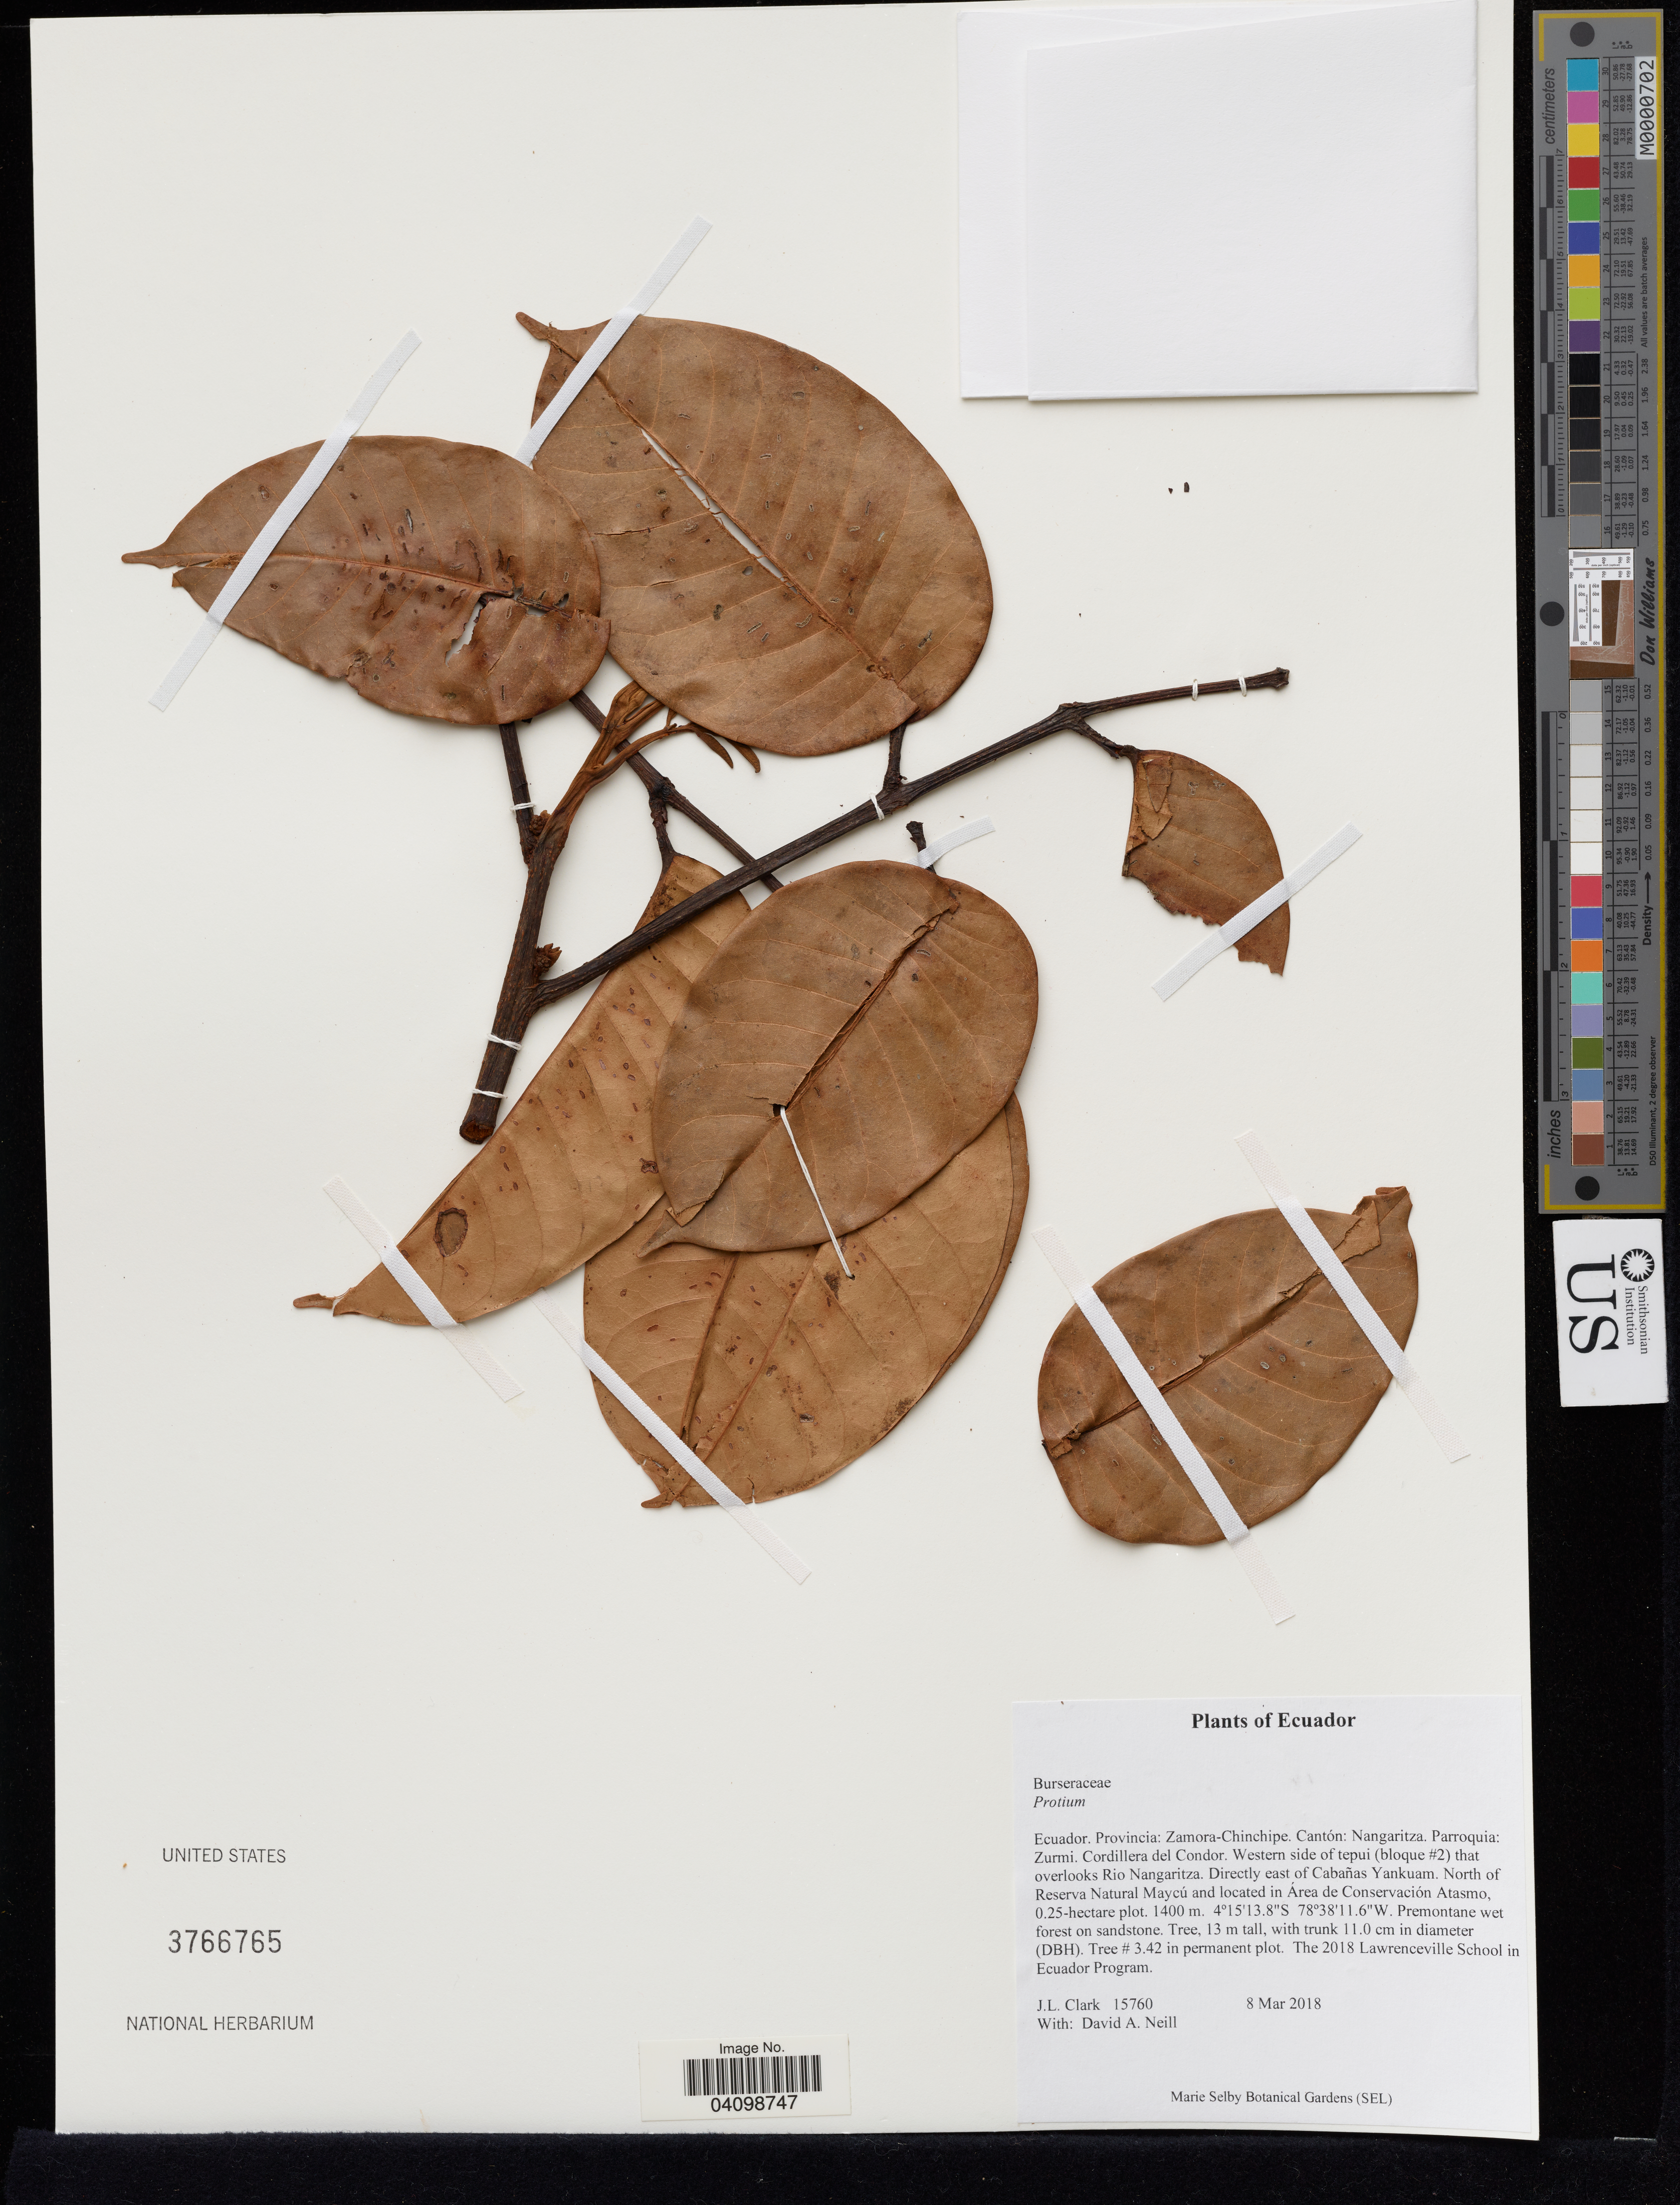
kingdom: Plantae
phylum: Tracheophyta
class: Magnoliopsida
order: Sapindales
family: Burseraceae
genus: Protium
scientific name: Protium sp.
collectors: J. Clark & D. A. Neill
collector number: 15760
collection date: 2018-03-08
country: Ecuador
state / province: Zamora-Chinchipe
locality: Cantón: Nangaritza. Parroquia: Zurmi. Cordillera del Condor. Western side of tepui (bloque #2) that overlooks Rio Nangaritza. Directly east of Cabañas Yankuam. North of Reserva Natural Maycú and located in Área de Conservación Atasmo, 0.25-hectare plot.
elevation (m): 1400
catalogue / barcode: US 3766765